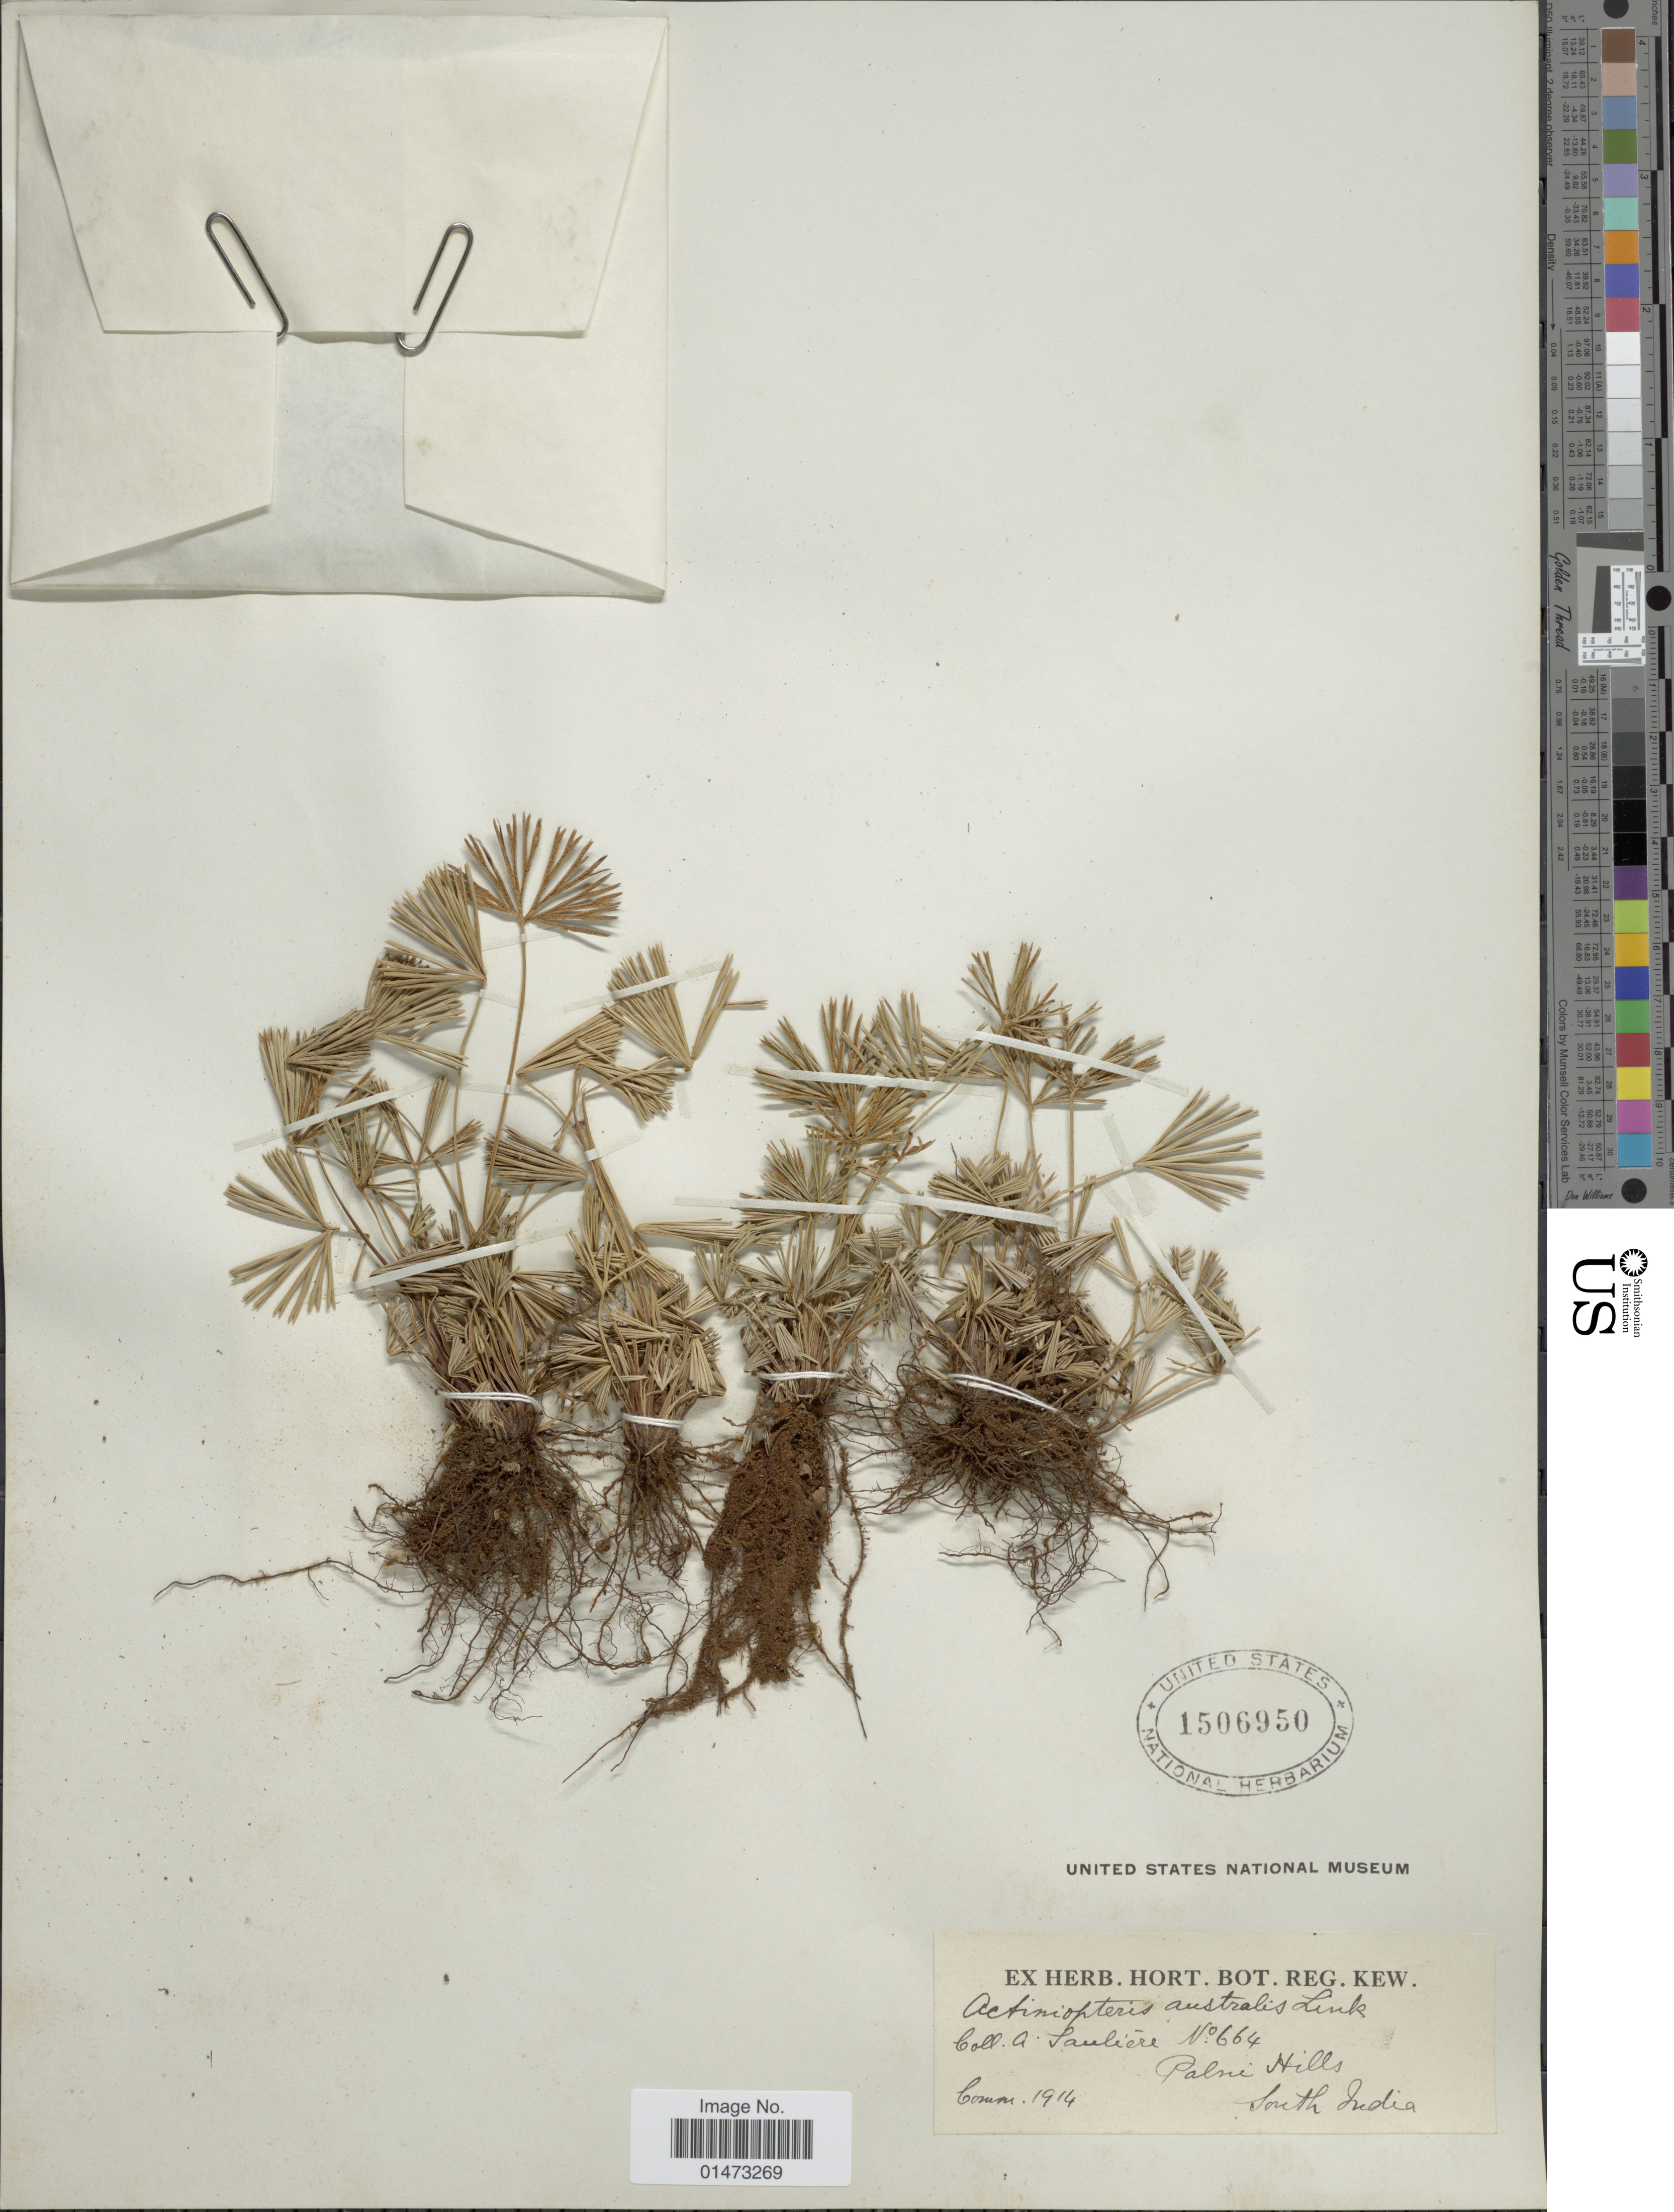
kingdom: Plantae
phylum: Tracheophyta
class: Polypodiopsida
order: Polypodiales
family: Pteridaceae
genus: Actiniopteris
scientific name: Actiniopteris radiata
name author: (Sw.) Link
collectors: A. Sauliere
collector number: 664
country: India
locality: Palm Hills, South India.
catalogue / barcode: US 1506950